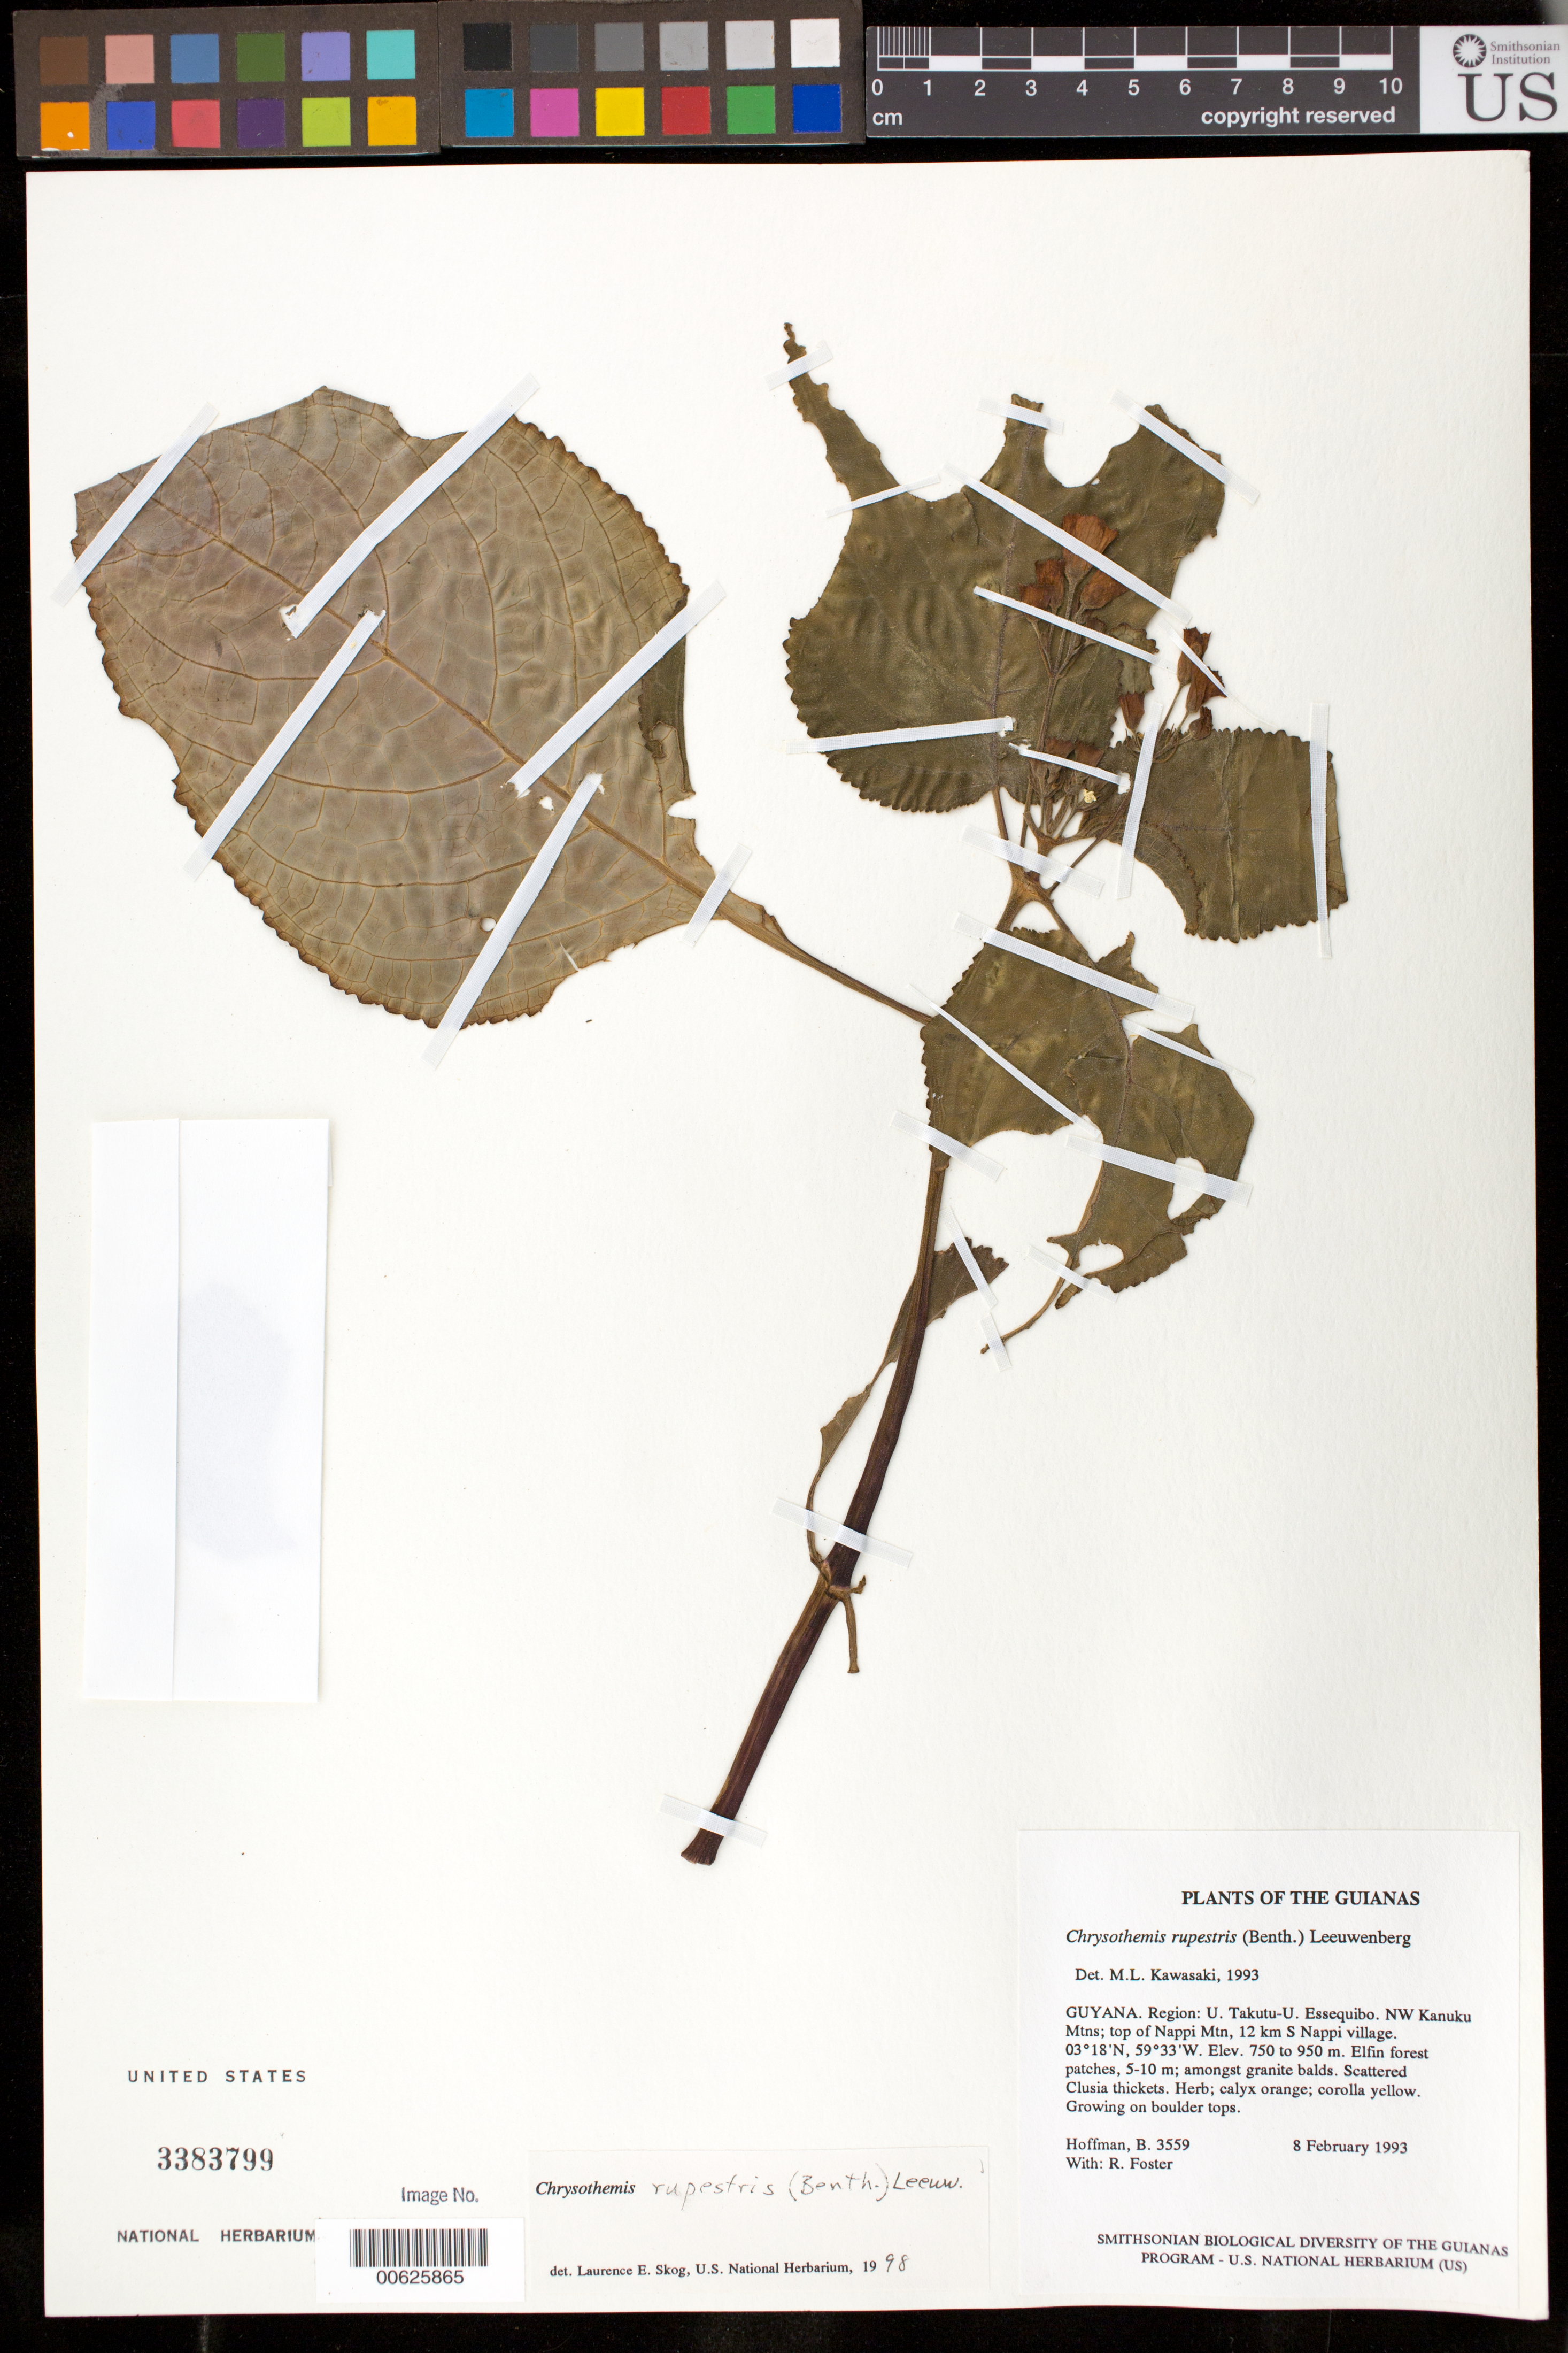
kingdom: Plantae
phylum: Tracheophyta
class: Magnoliopsida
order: Lamiales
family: Gesneriaceae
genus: Chrysothemis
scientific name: Chrysothemis rupestris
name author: (Benth.) Leeuwenb.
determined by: Skog, Laurence E.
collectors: B. Hoffman & R. Foster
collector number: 3559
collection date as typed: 08 Feb 1993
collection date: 1993-02-08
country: Guyana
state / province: U. Takutu-U. Essequibo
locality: NW Kanuku Mts; top of Nappi Mt, 12 km S Nappi village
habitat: Elfin forest patches, 5-10 m; amongst granite balds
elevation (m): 750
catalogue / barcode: US 3383799